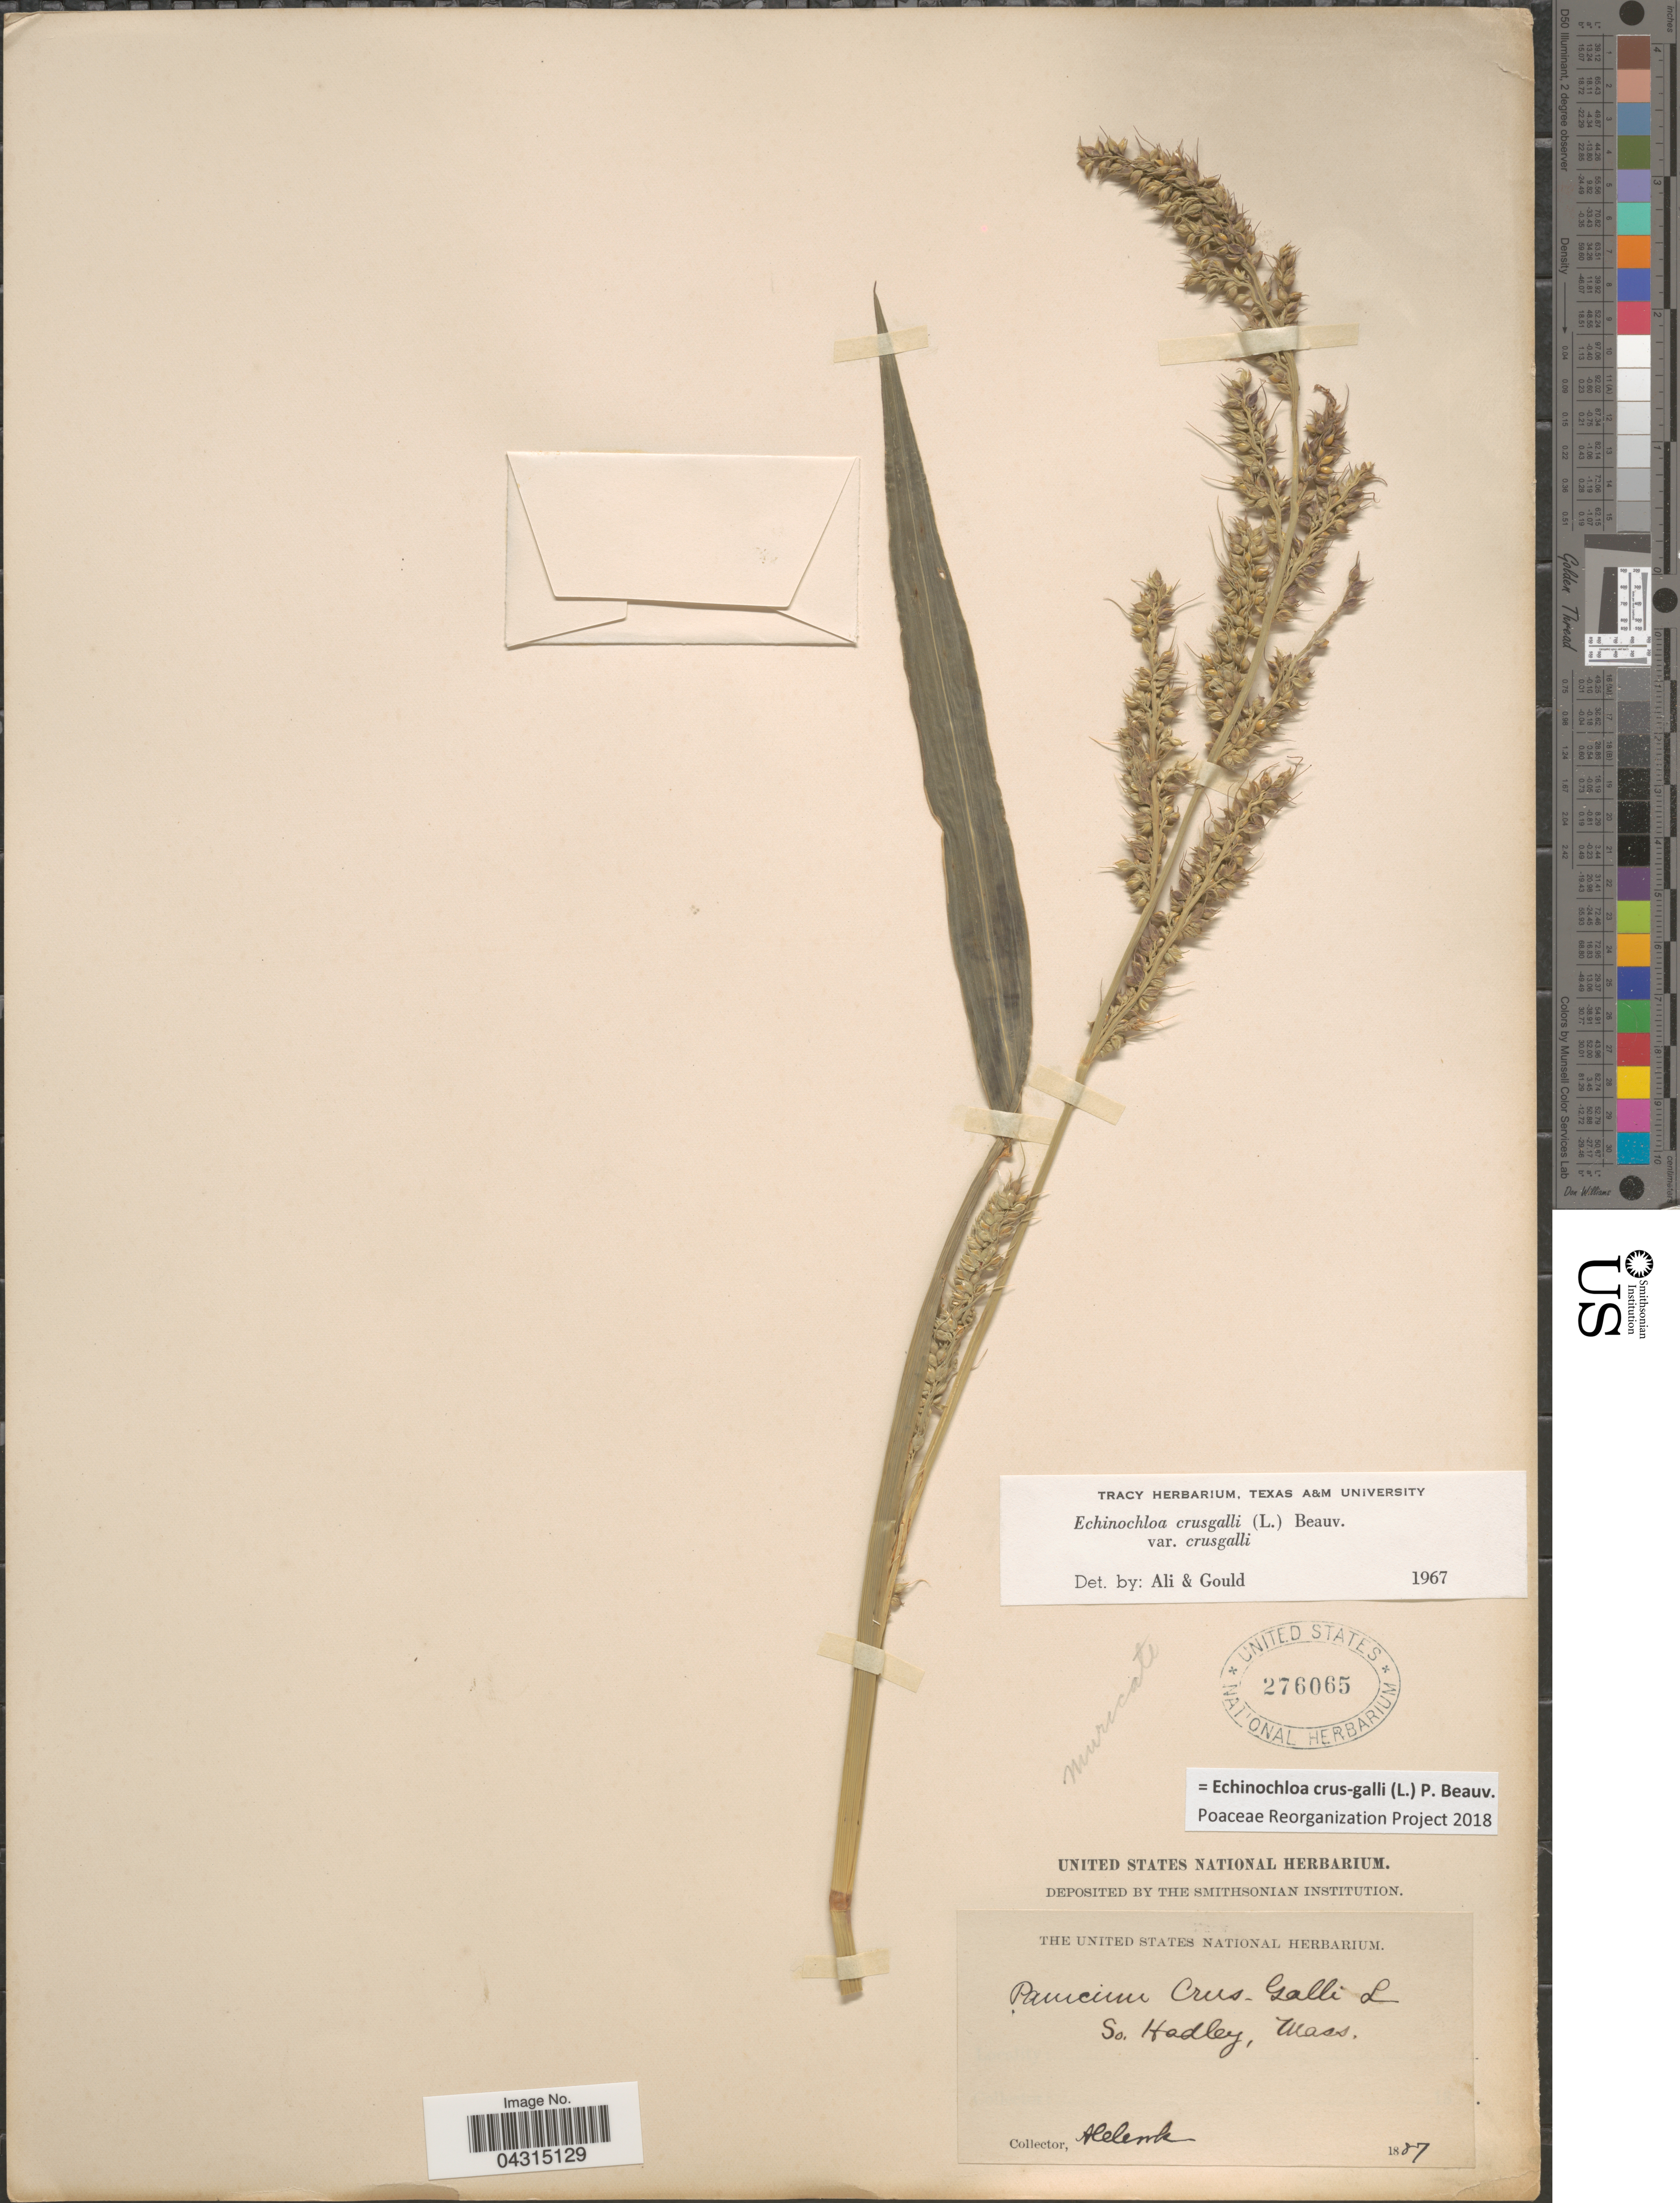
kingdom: Plantae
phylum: Tracheophyta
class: Liliopsida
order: Poales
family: Poaceae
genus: Echinochloa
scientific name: Echinochloa crus-galli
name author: (L.) P. Beauv.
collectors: A. Cook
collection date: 1887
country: United States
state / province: Massachusetts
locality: So. Hadley.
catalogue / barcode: US 276065